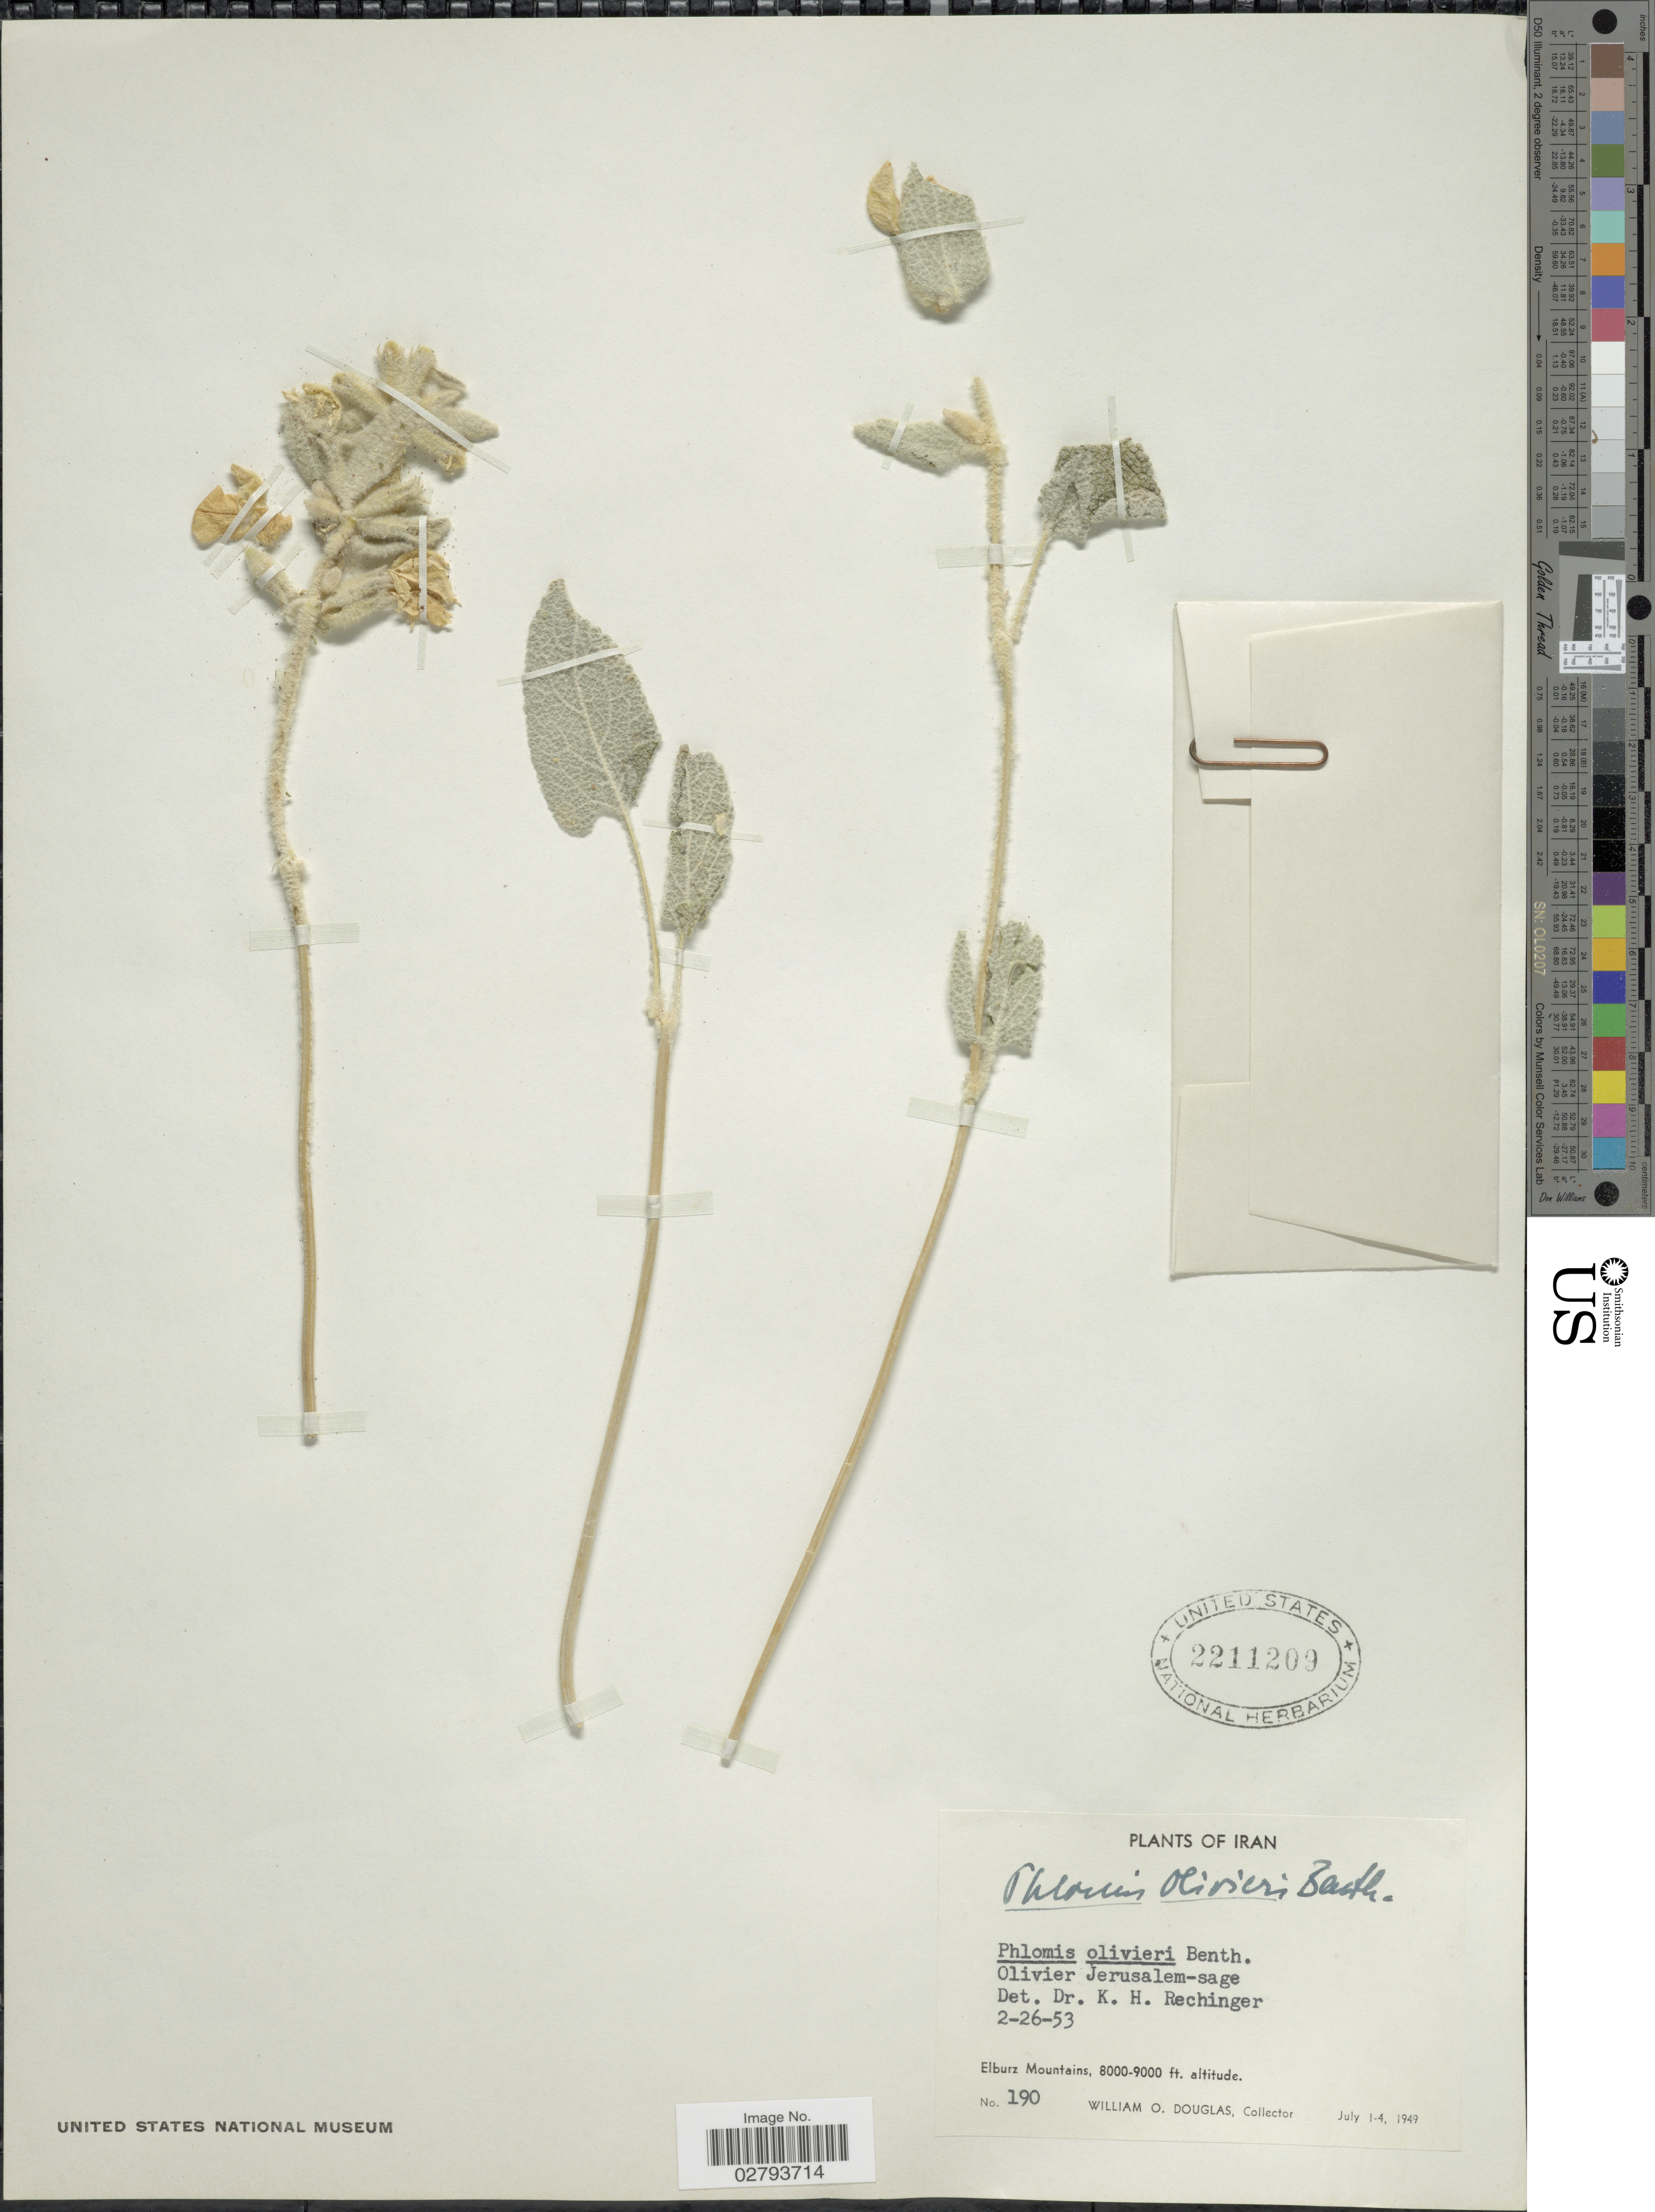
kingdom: Plantae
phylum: Tracheophyta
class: Magnoliopsida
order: Lamiales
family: Lamiaceae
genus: Phlomis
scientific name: Phlomis olivieri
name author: Benth.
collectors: W. Douglas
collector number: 190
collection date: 1949-07-01/1949-07-04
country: Iran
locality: Elburz Mountains.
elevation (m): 2438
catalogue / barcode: US 2211209